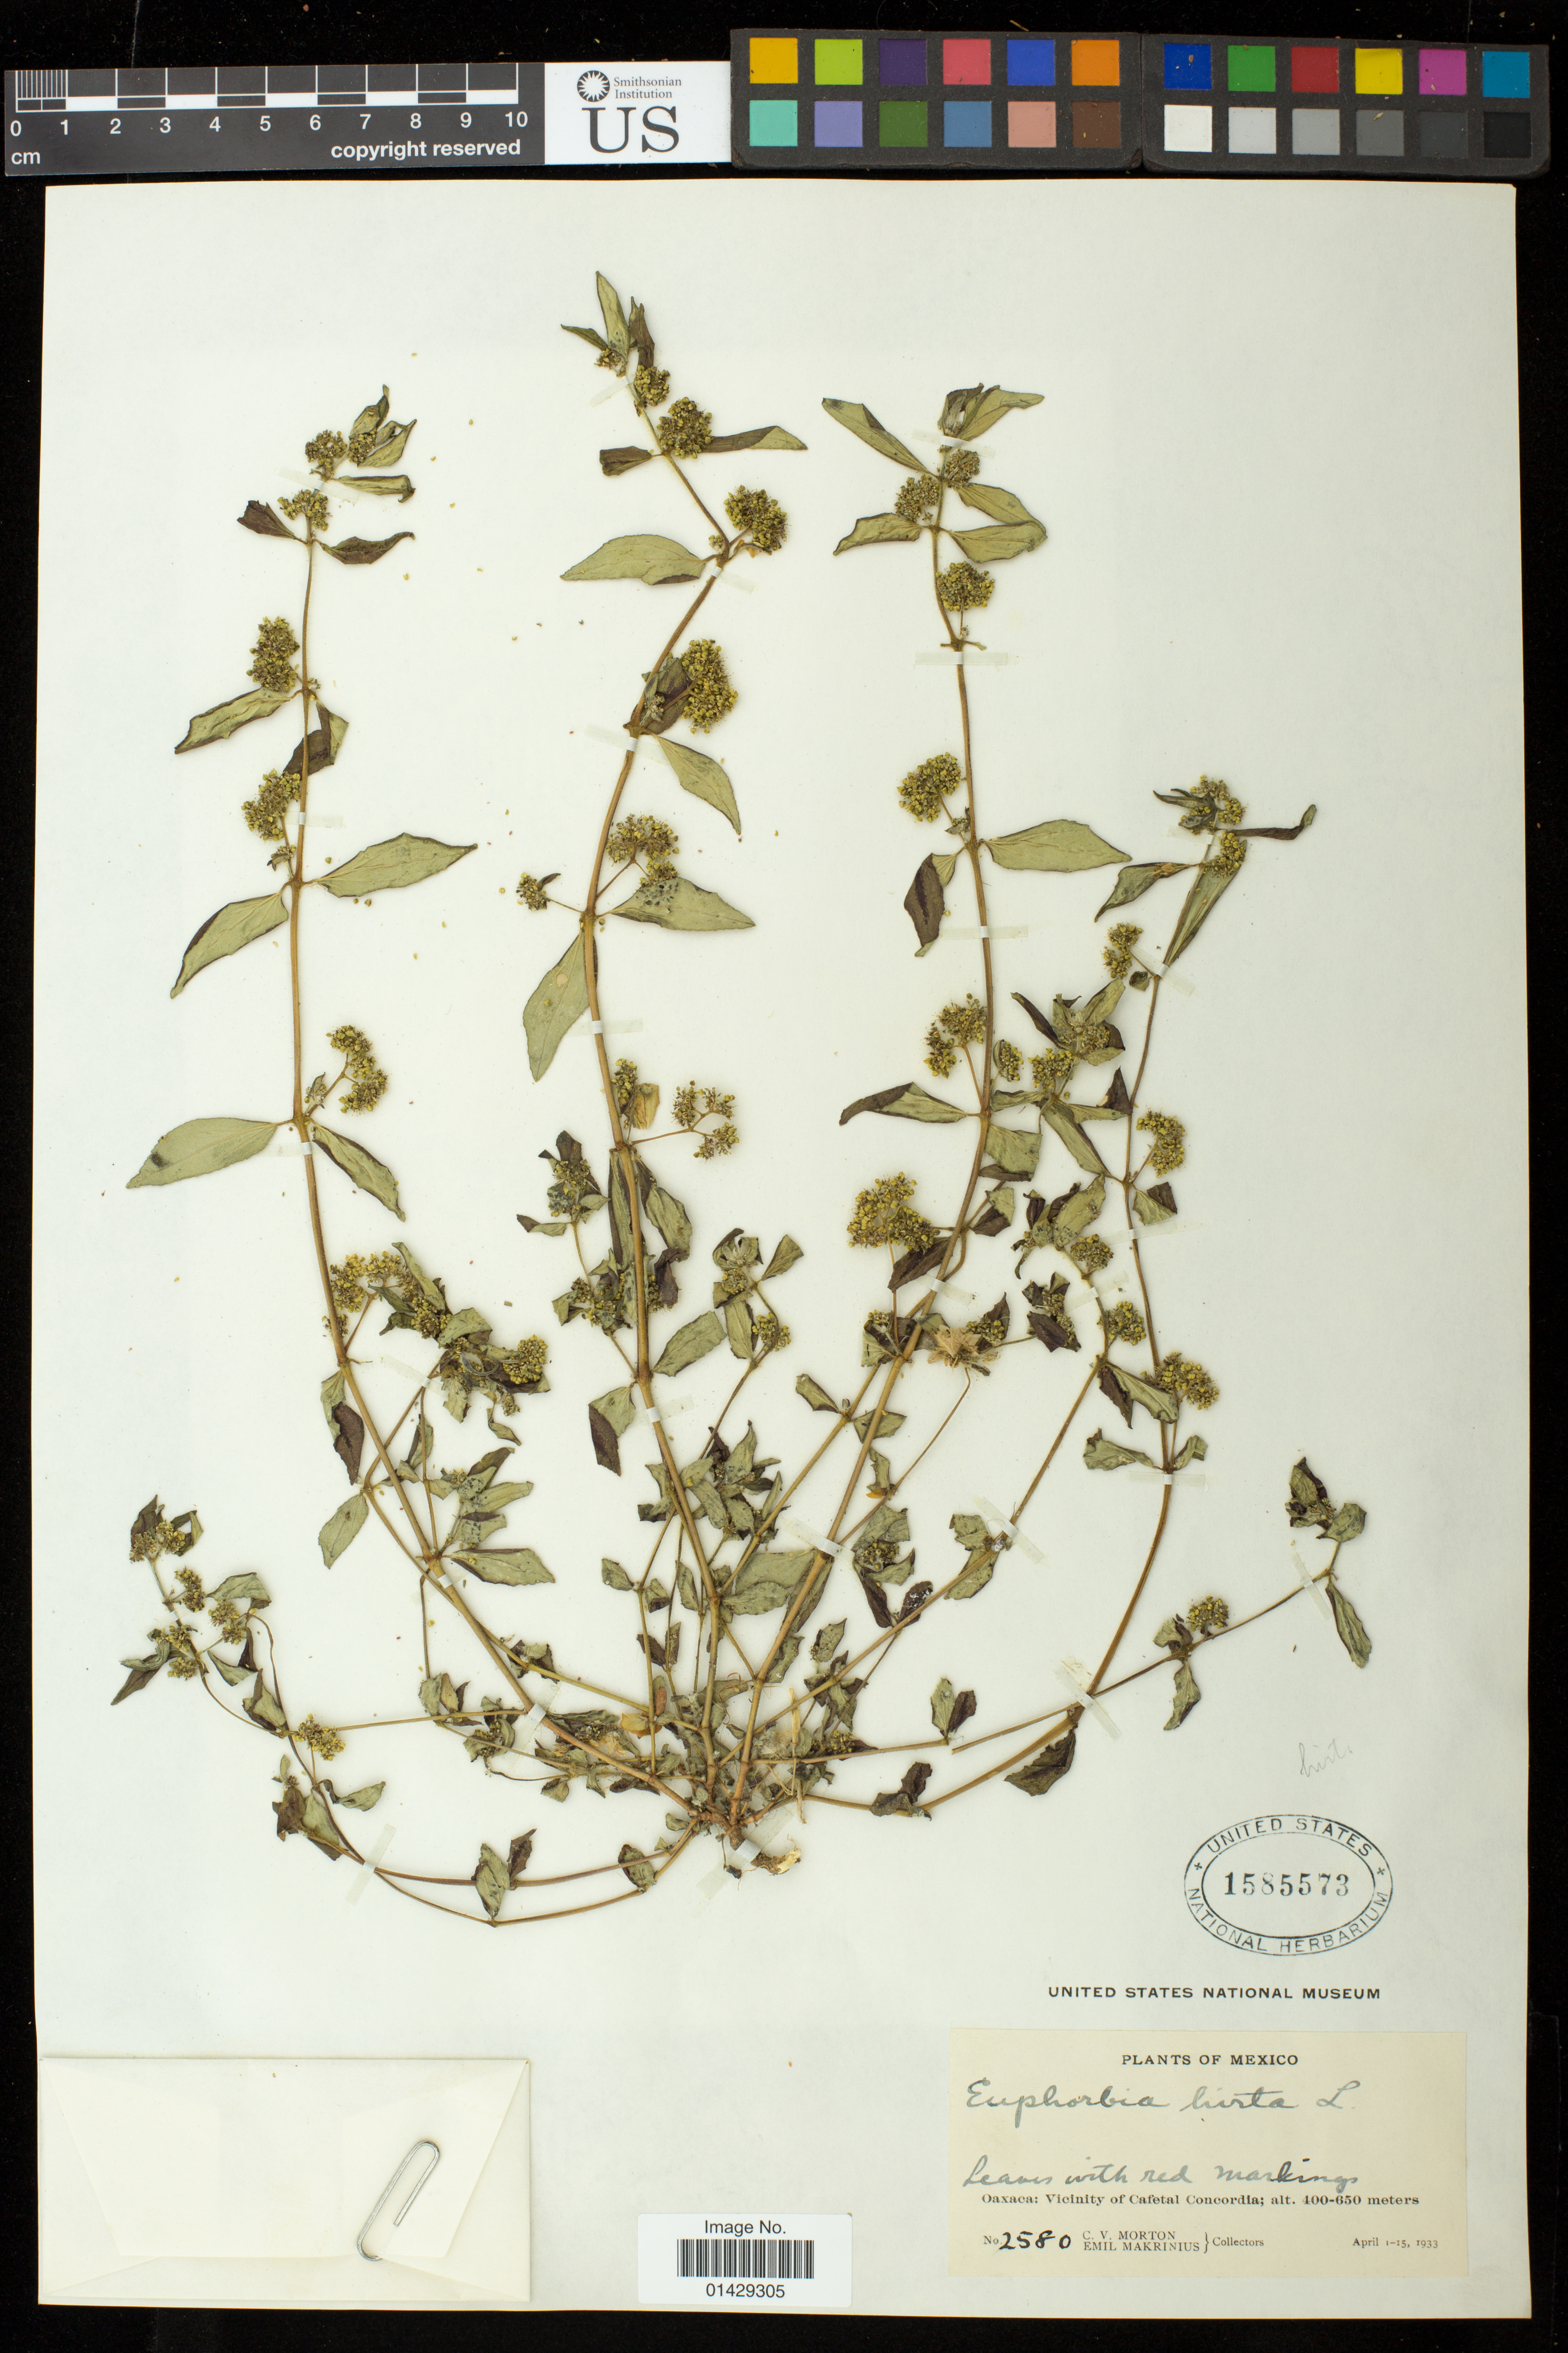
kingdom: Plantae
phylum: Tracheophyta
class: Magnoliopsida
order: Malpighiales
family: Euphorbiaceae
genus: Euphorbia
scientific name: Euphorbia hirta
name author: L.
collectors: C. V. Morton & E. Makrinius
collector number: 2580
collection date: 1933-04-01/1933-04-15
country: Mexico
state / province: Oaxaca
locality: Vicinity of Cafetal Concordia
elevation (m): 400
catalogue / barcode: US 1585573